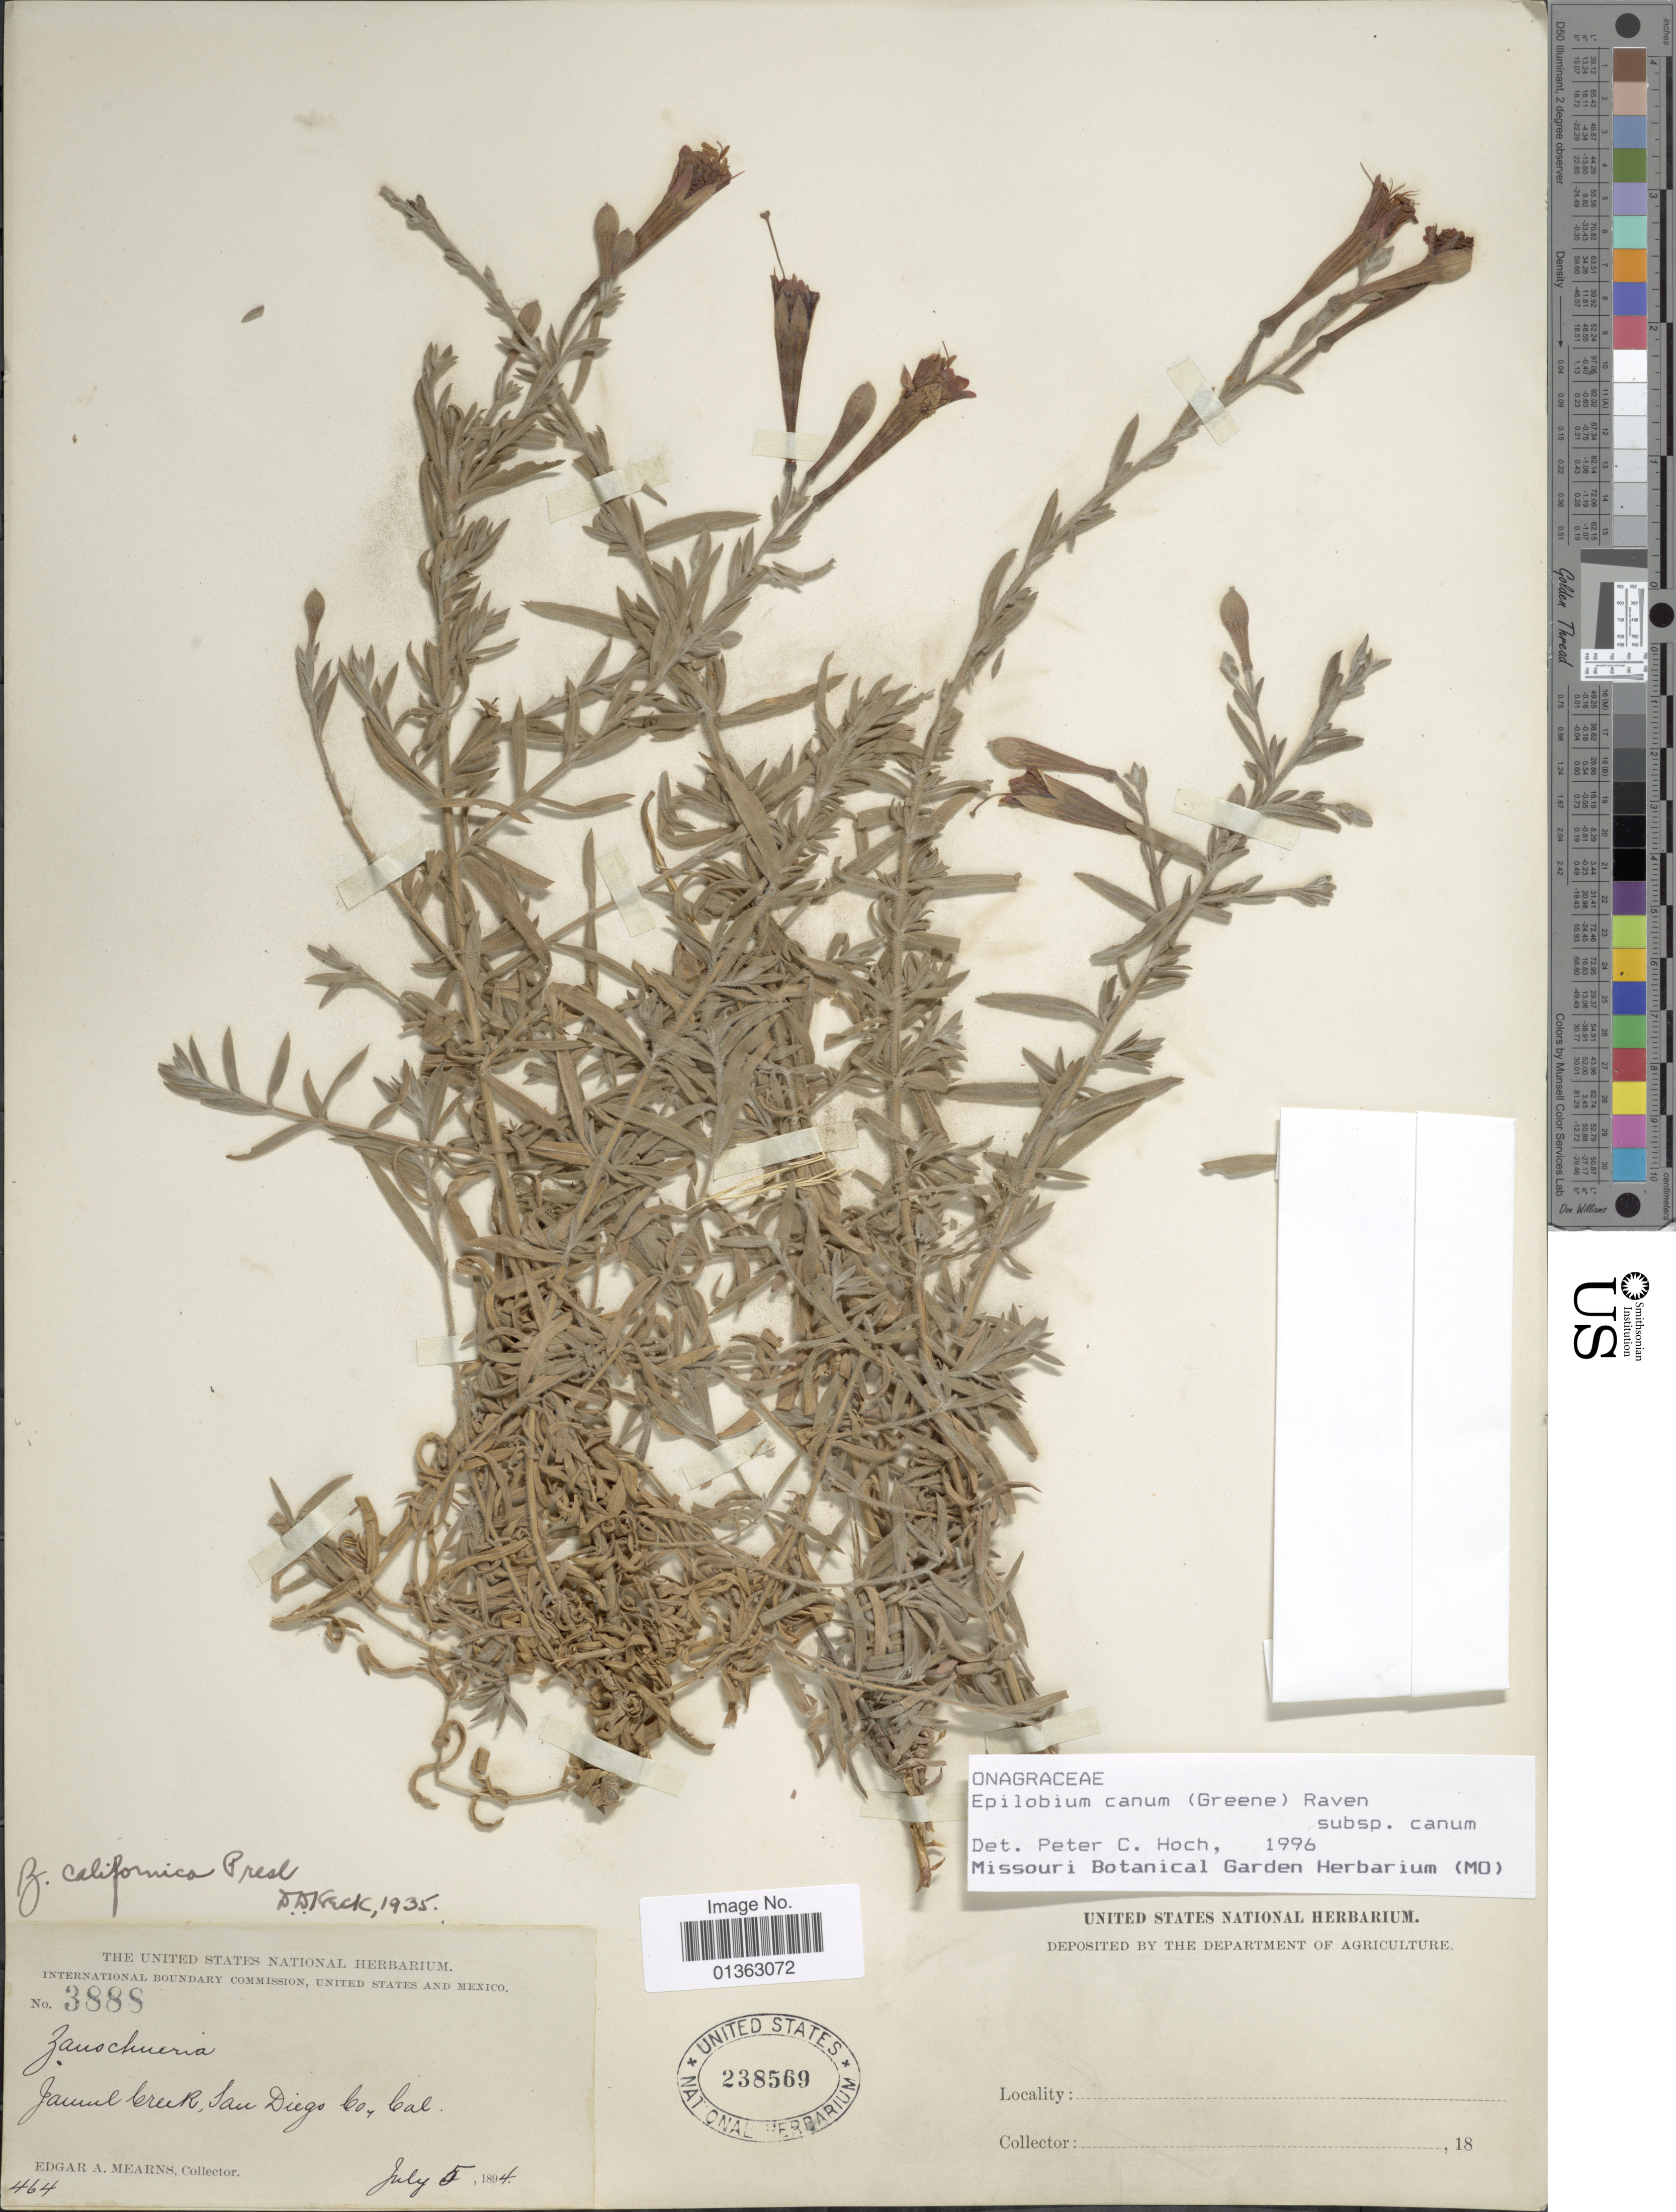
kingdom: Plantae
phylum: Tracheophyta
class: Magnoliopsida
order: Myrtales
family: Onagraceae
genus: Epilobium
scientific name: Epilobium canum subsp. canum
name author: (Greene) P.H. Raven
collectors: E. A. Mearns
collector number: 464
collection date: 1894-07-05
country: United States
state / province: California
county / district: San Diego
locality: Jamul Creek, San Diego Co.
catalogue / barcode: US 238569